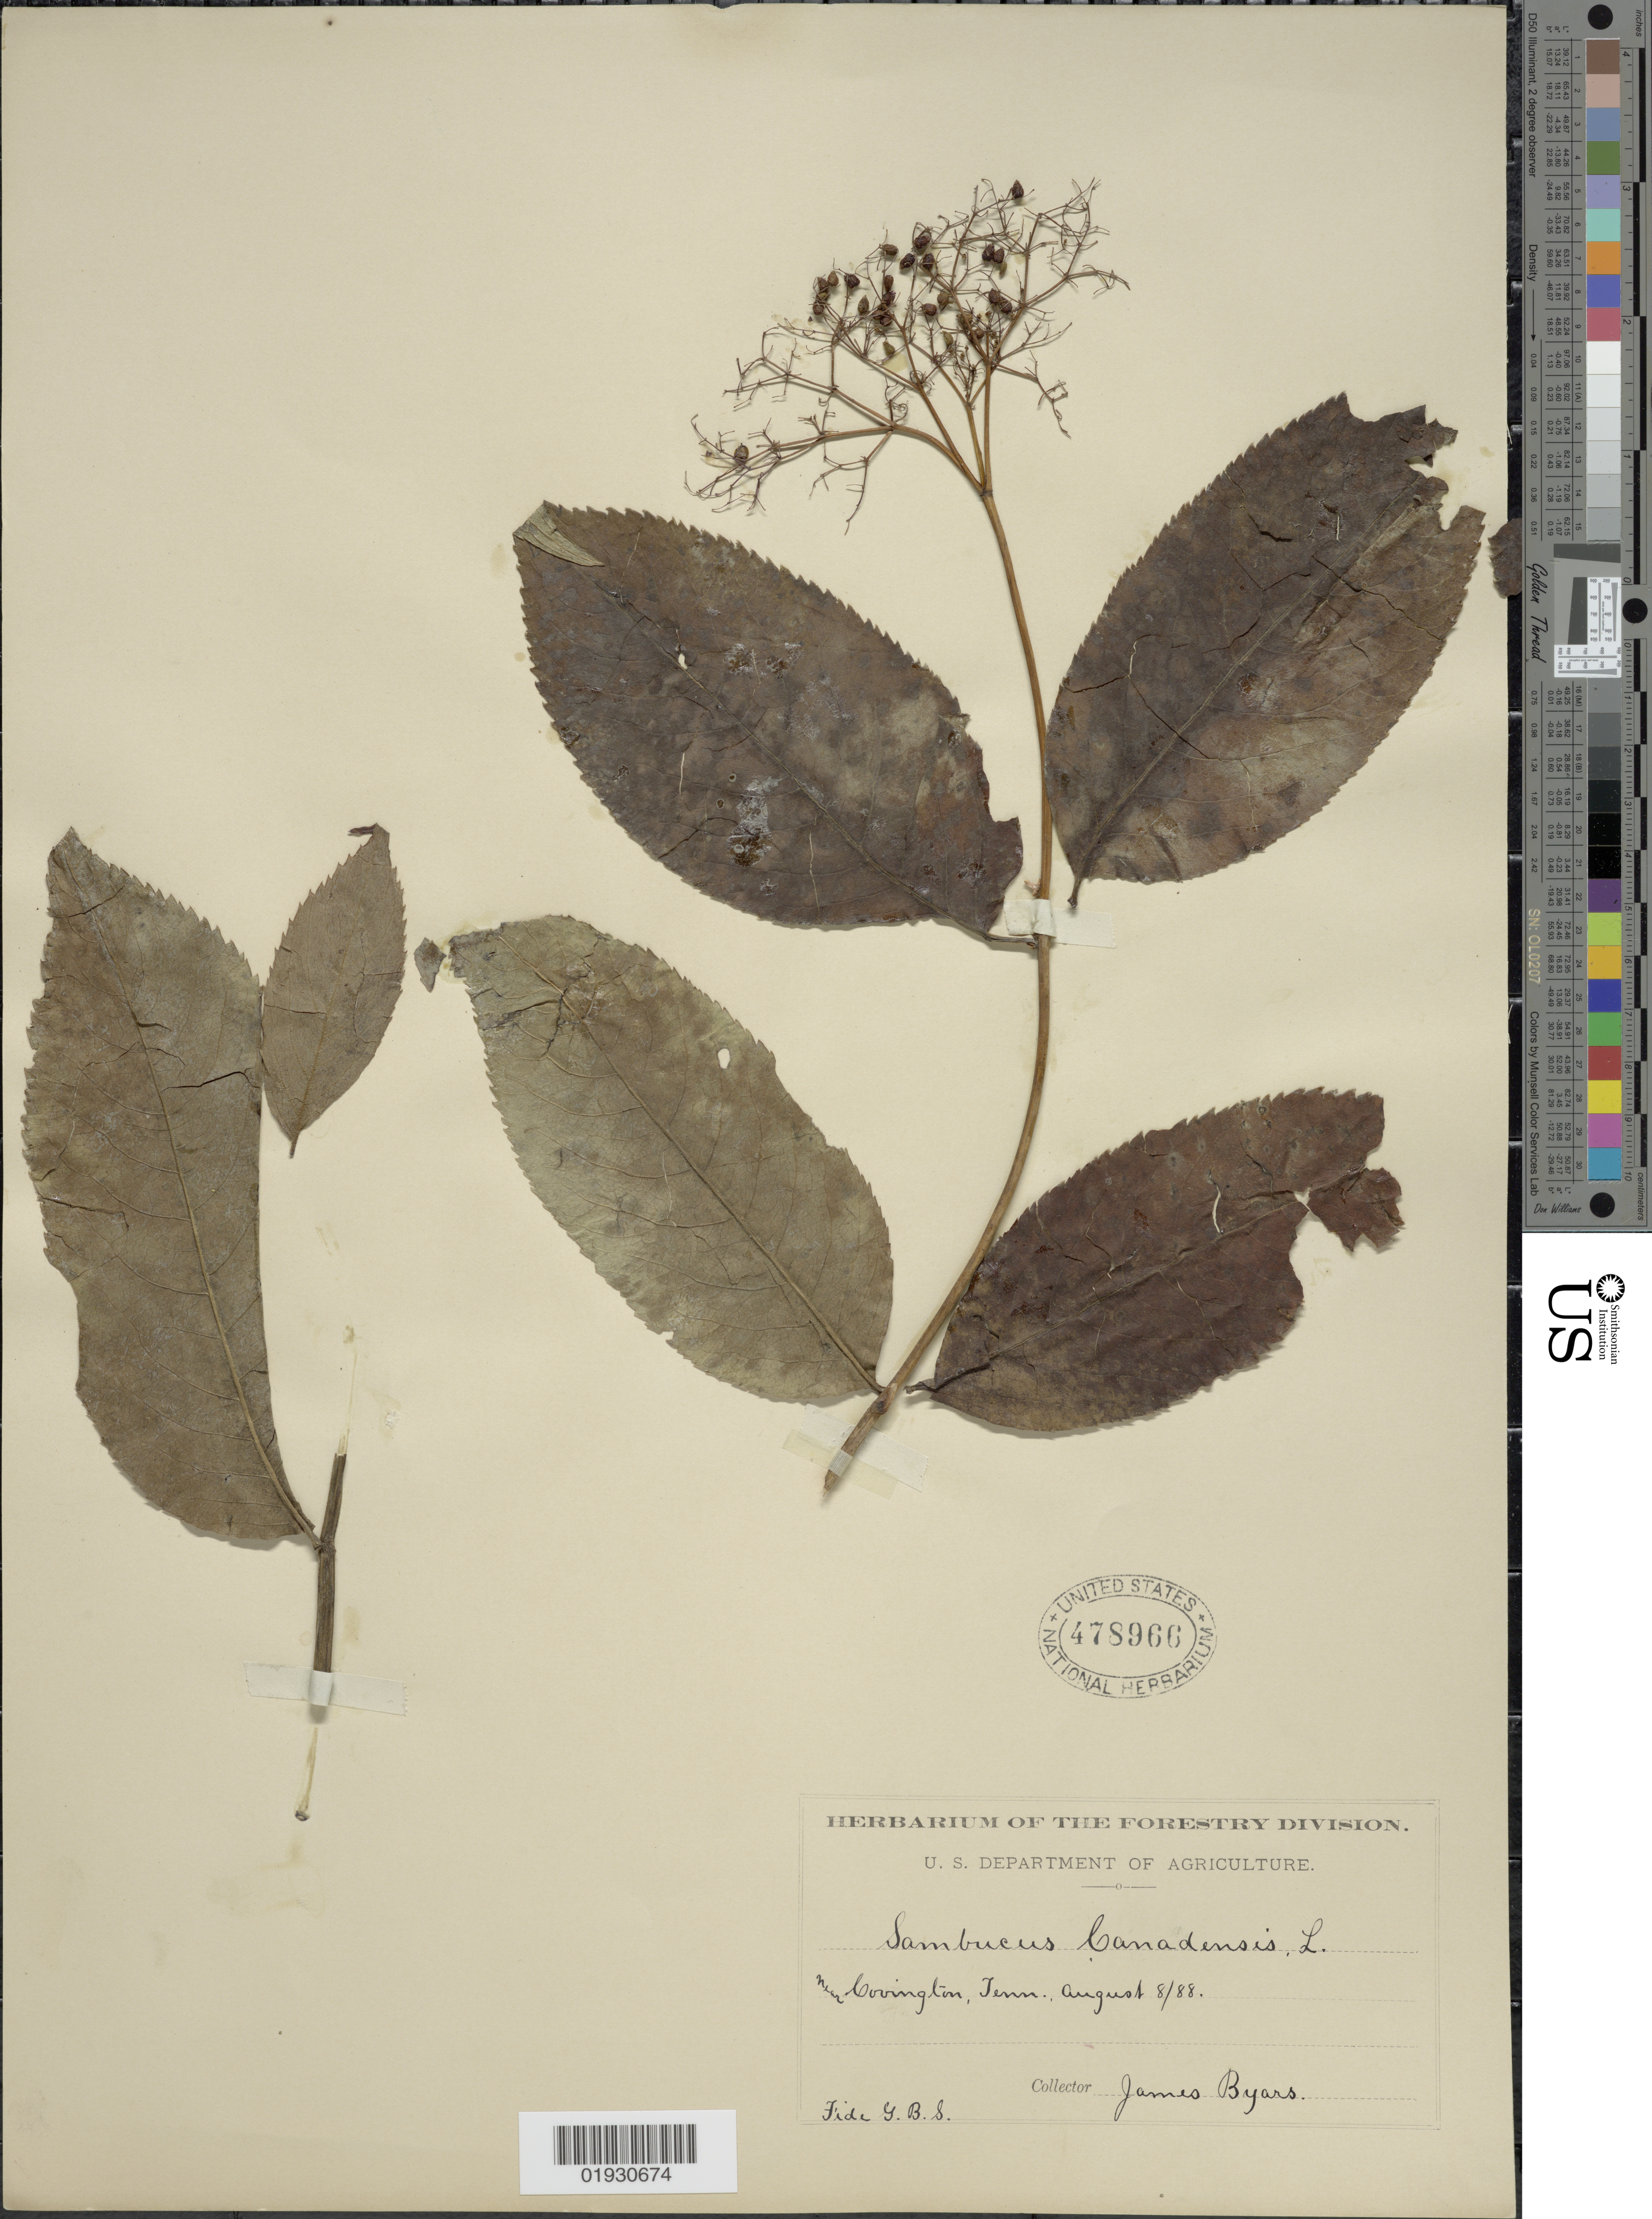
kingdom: Plantae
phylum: Tracheophyta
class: Magnoliopsida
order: Dipsacales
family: Viburnaceae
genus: Sambucus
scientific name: Sambucus canadensis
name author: L.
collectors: J. Byars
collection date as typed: Transcribed d/m/y: 8/8/88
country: United States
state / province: Tennessee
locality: Near Covington.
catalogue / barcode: US 478966